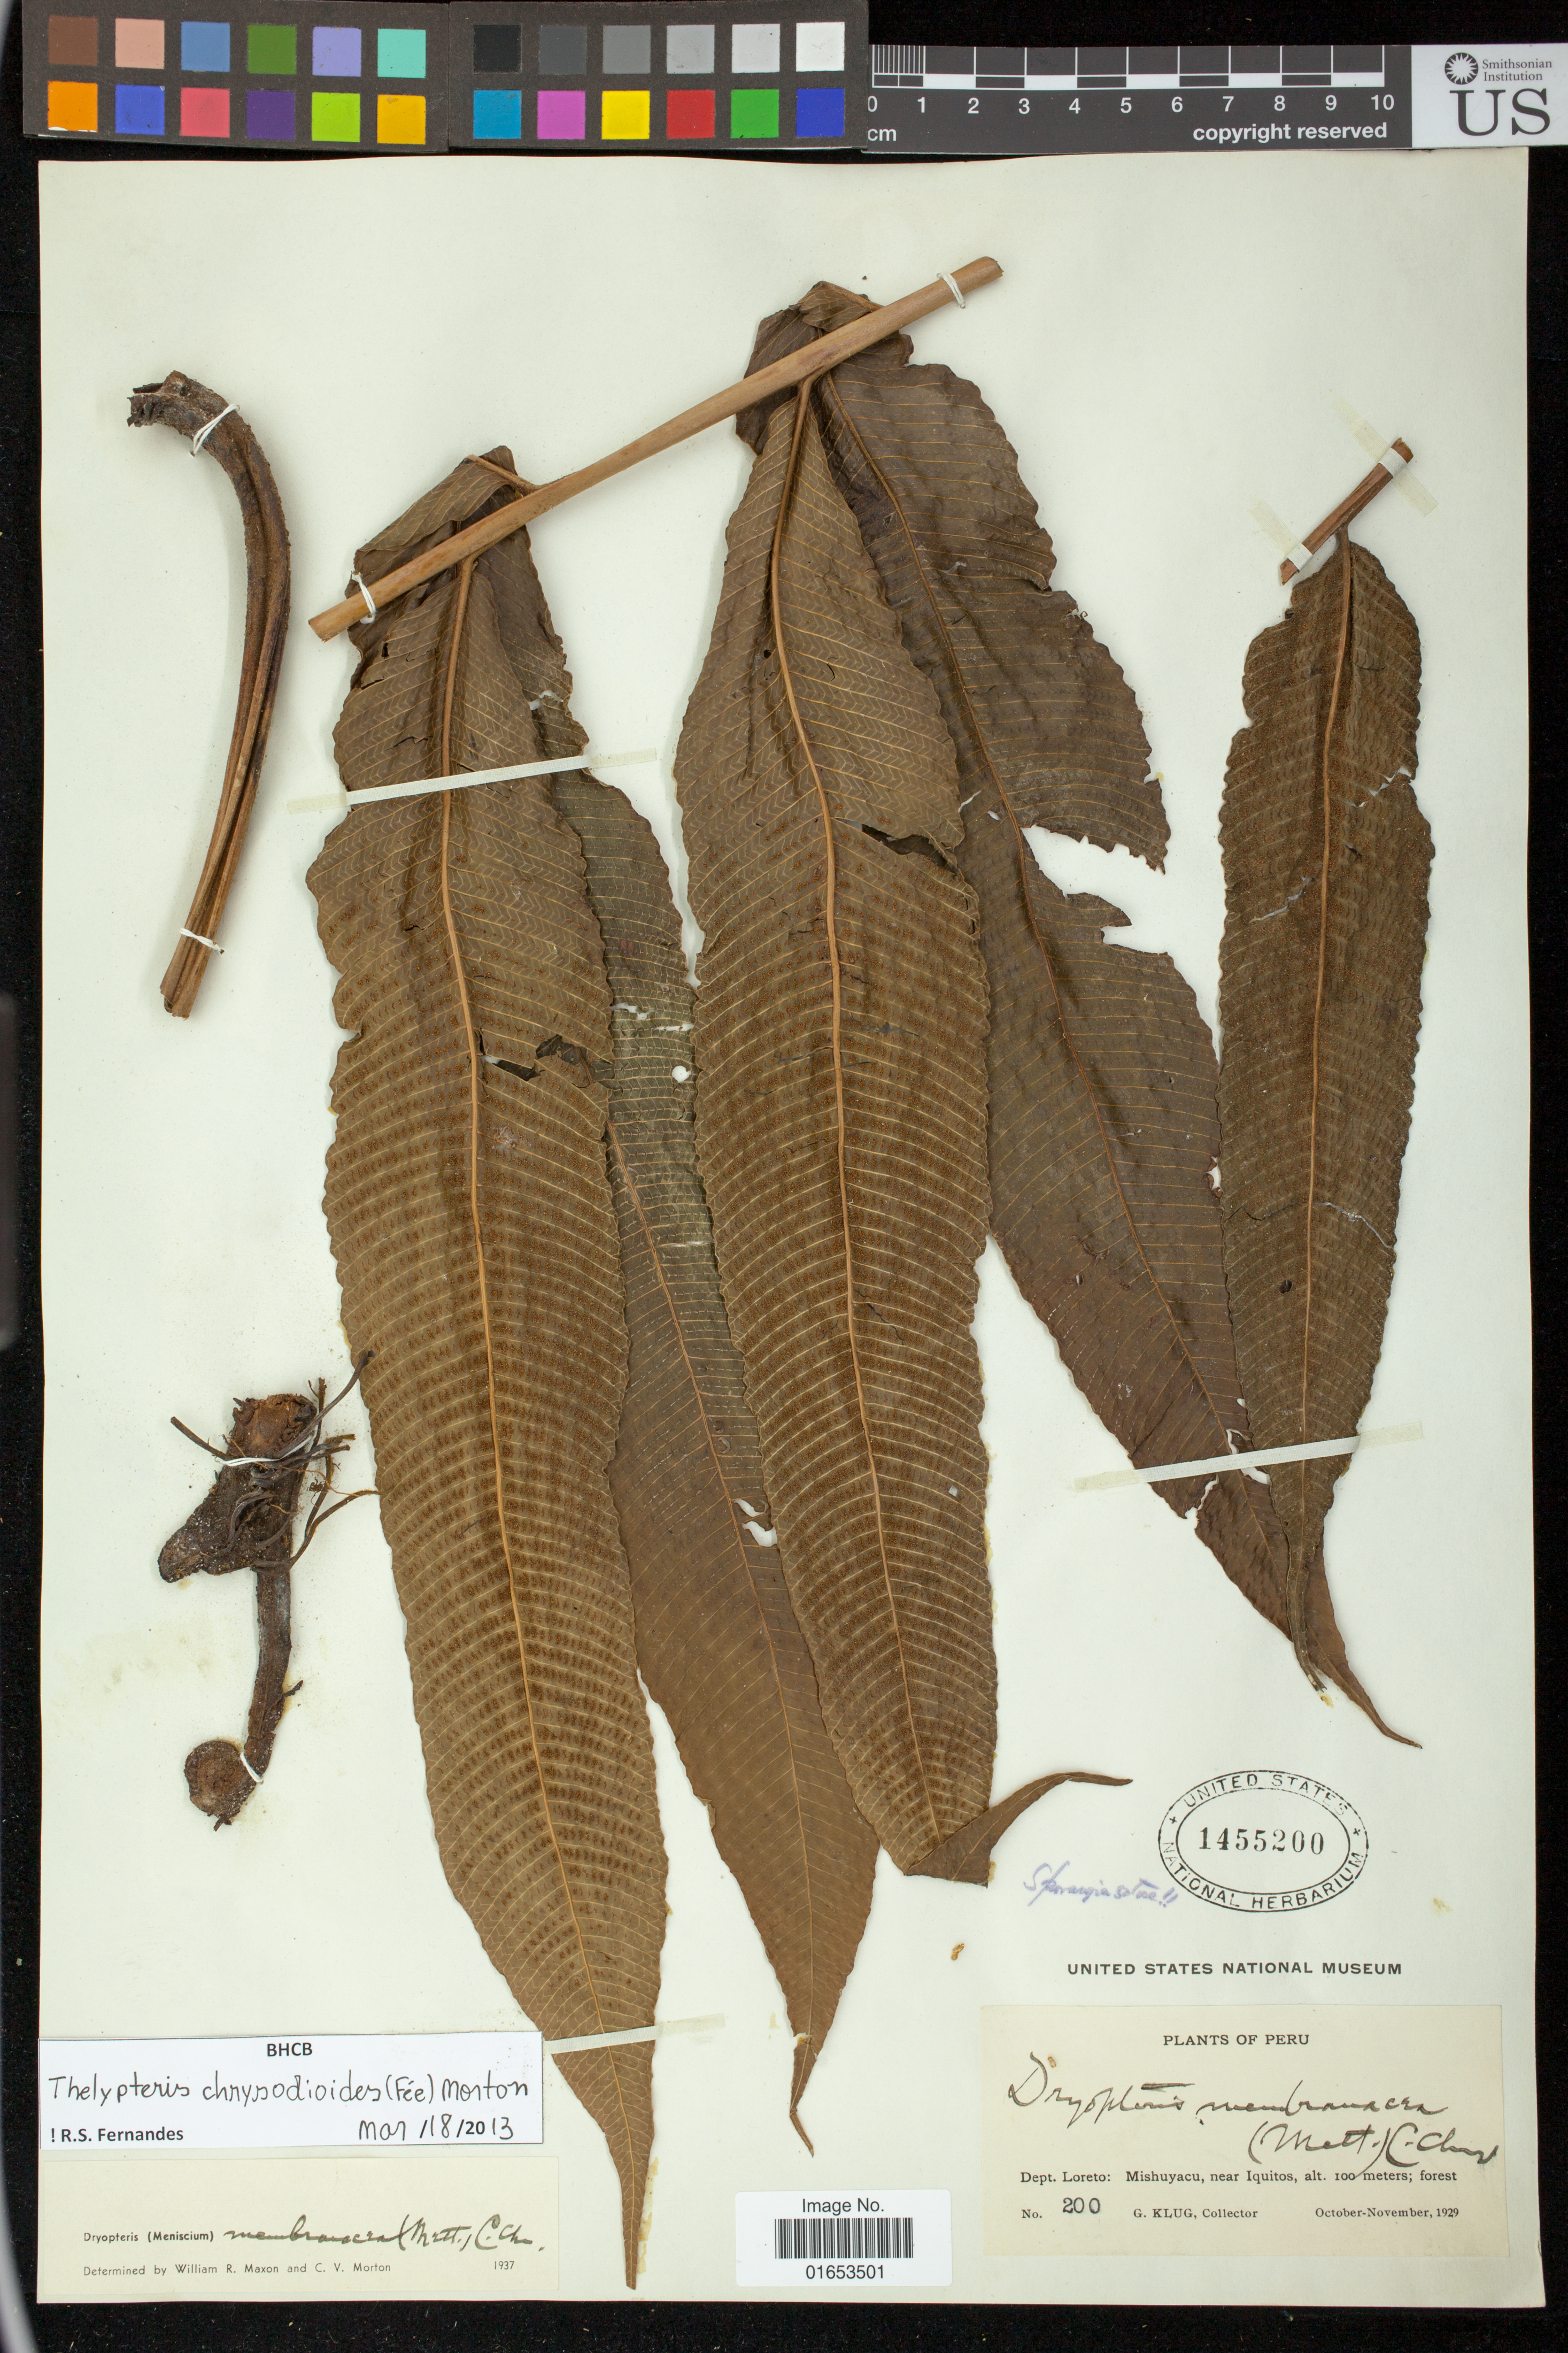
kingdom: Plantae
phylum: Tracheophyta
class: Polypodiopsida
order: Polypodiales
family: Thelypteridaceae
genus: Meniscium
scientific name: Meniscium chrysodioides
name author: Fée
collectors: G. Klug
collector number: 200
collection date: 1929-10/1929-11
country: Peru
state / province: Loreto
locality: Mishuyacu, near Iquitos.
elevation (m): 100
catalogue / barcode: US 1455200